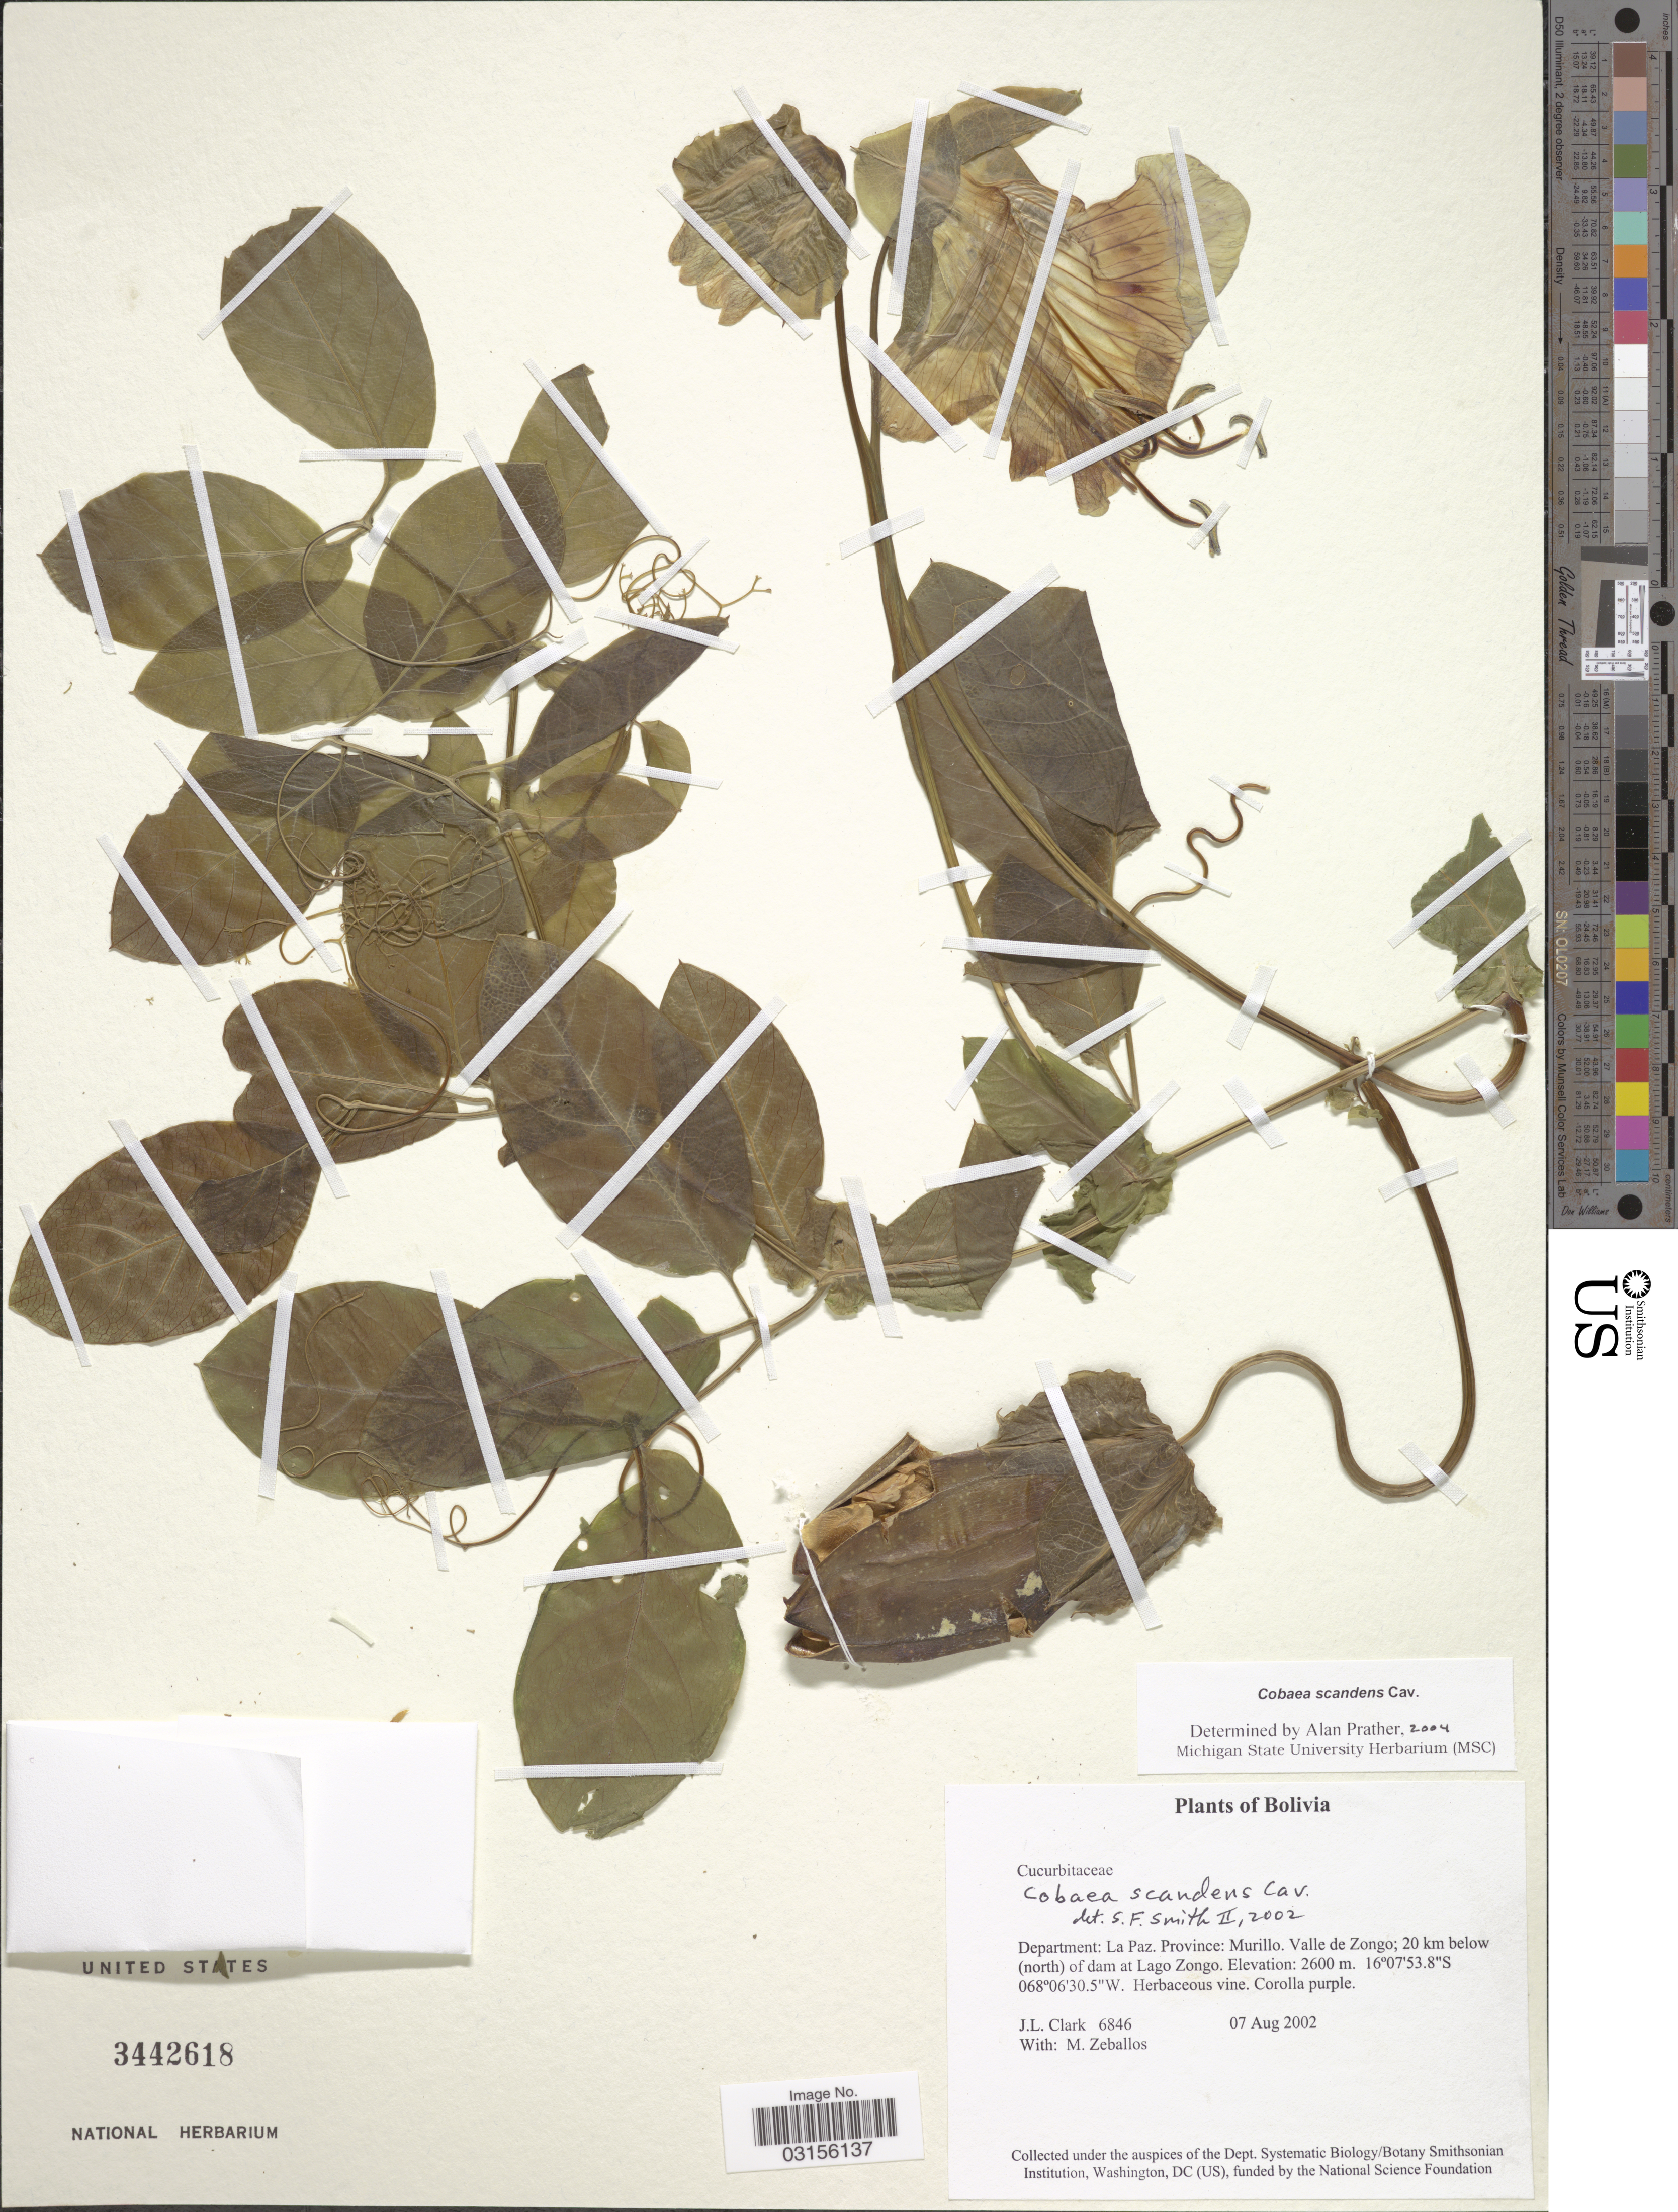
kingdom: Plantae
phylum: Tracheophyta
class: Magnoliopsida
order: Ericales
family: Polemoniaceae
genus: Cobaea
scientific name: Cobaea scandens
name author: Cav.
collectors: J. L. Clark & M. Zeballos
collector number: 6846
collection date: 2002-08-07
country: Bolivia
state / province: La Paz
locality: Department: La Paz. Province: Murillo. Valle de Zongo; 20 km below (north) of dam at Lago Zongo.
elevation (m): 2600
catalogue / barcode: US 3442618